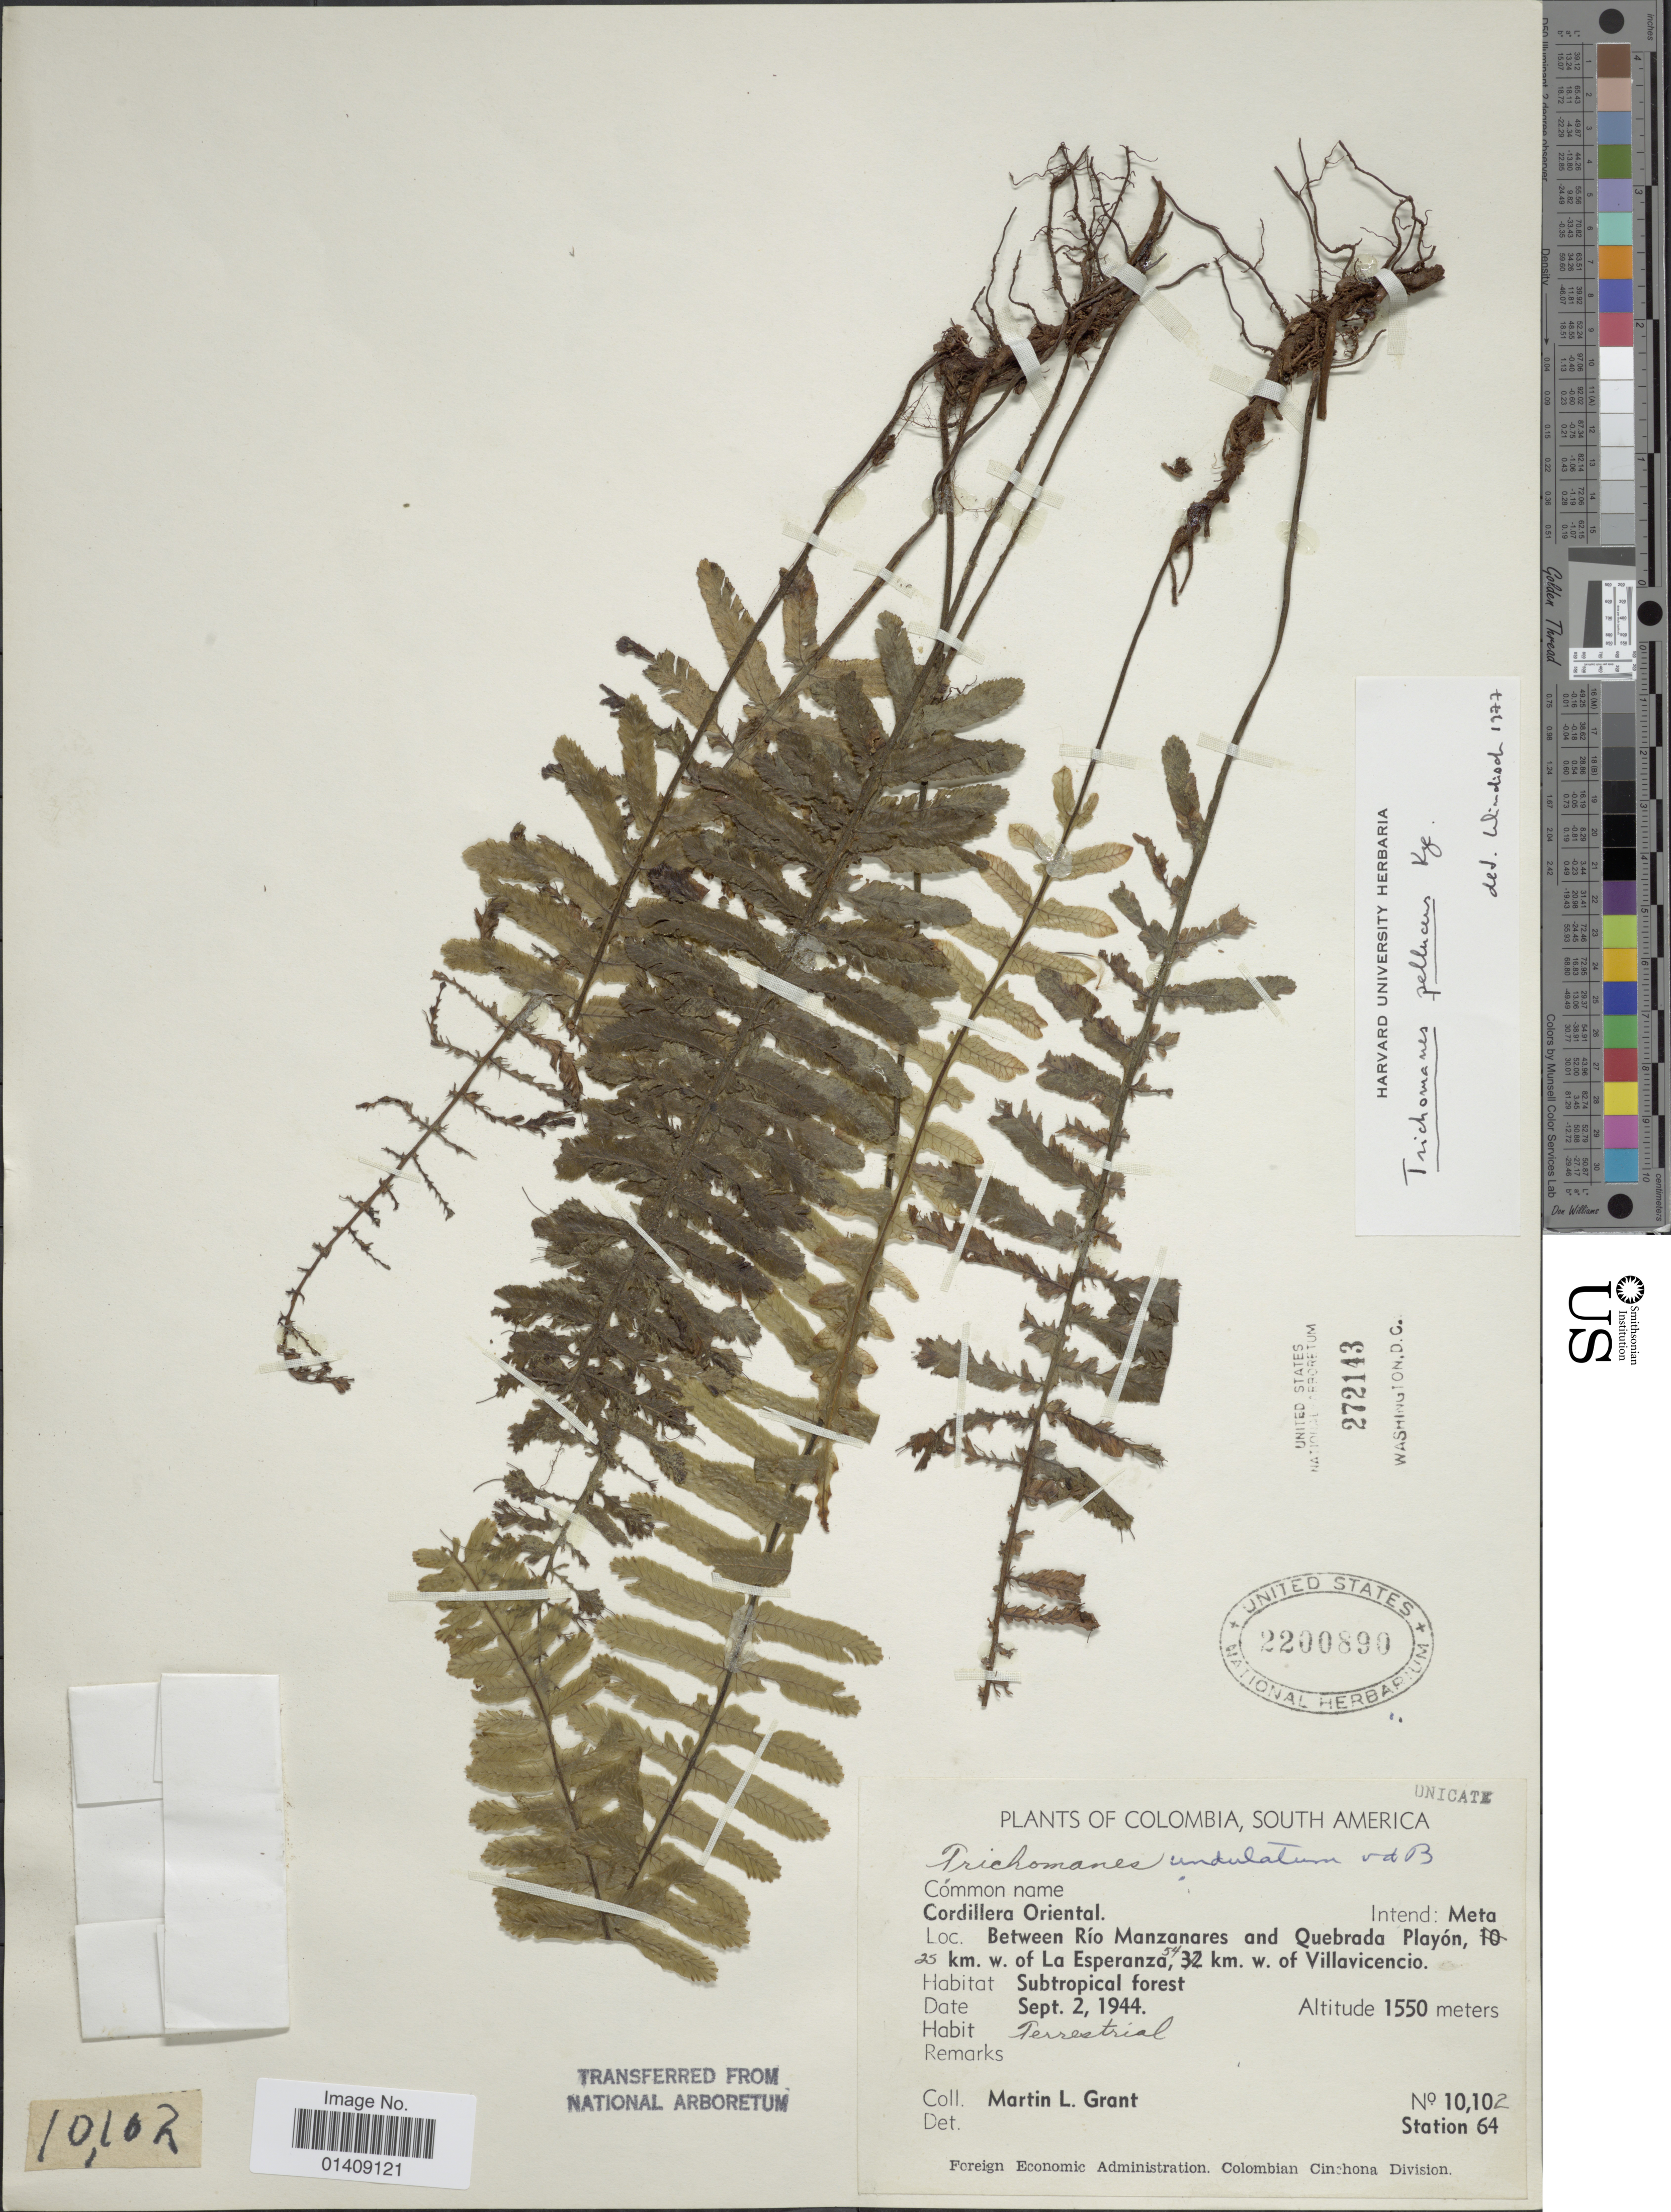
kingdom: Plantae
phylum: Tracheophyta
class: Polypodiopsida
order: Hymenophyllales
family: Hymenophyllaceae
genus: Trichomanes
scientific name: Trichomanes pellucens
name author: Kunze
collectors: M. L. Grant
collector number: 10102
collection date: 1944-09-02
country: Colombia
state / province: Meta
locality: South America. Cordillera Oriental, Intend Meta, Between Rio Manzanares and Quebrada Playon 25 km w. of La Esperanza 54 km w. of Villavicencio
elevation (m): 1550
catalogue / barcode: US 2200890